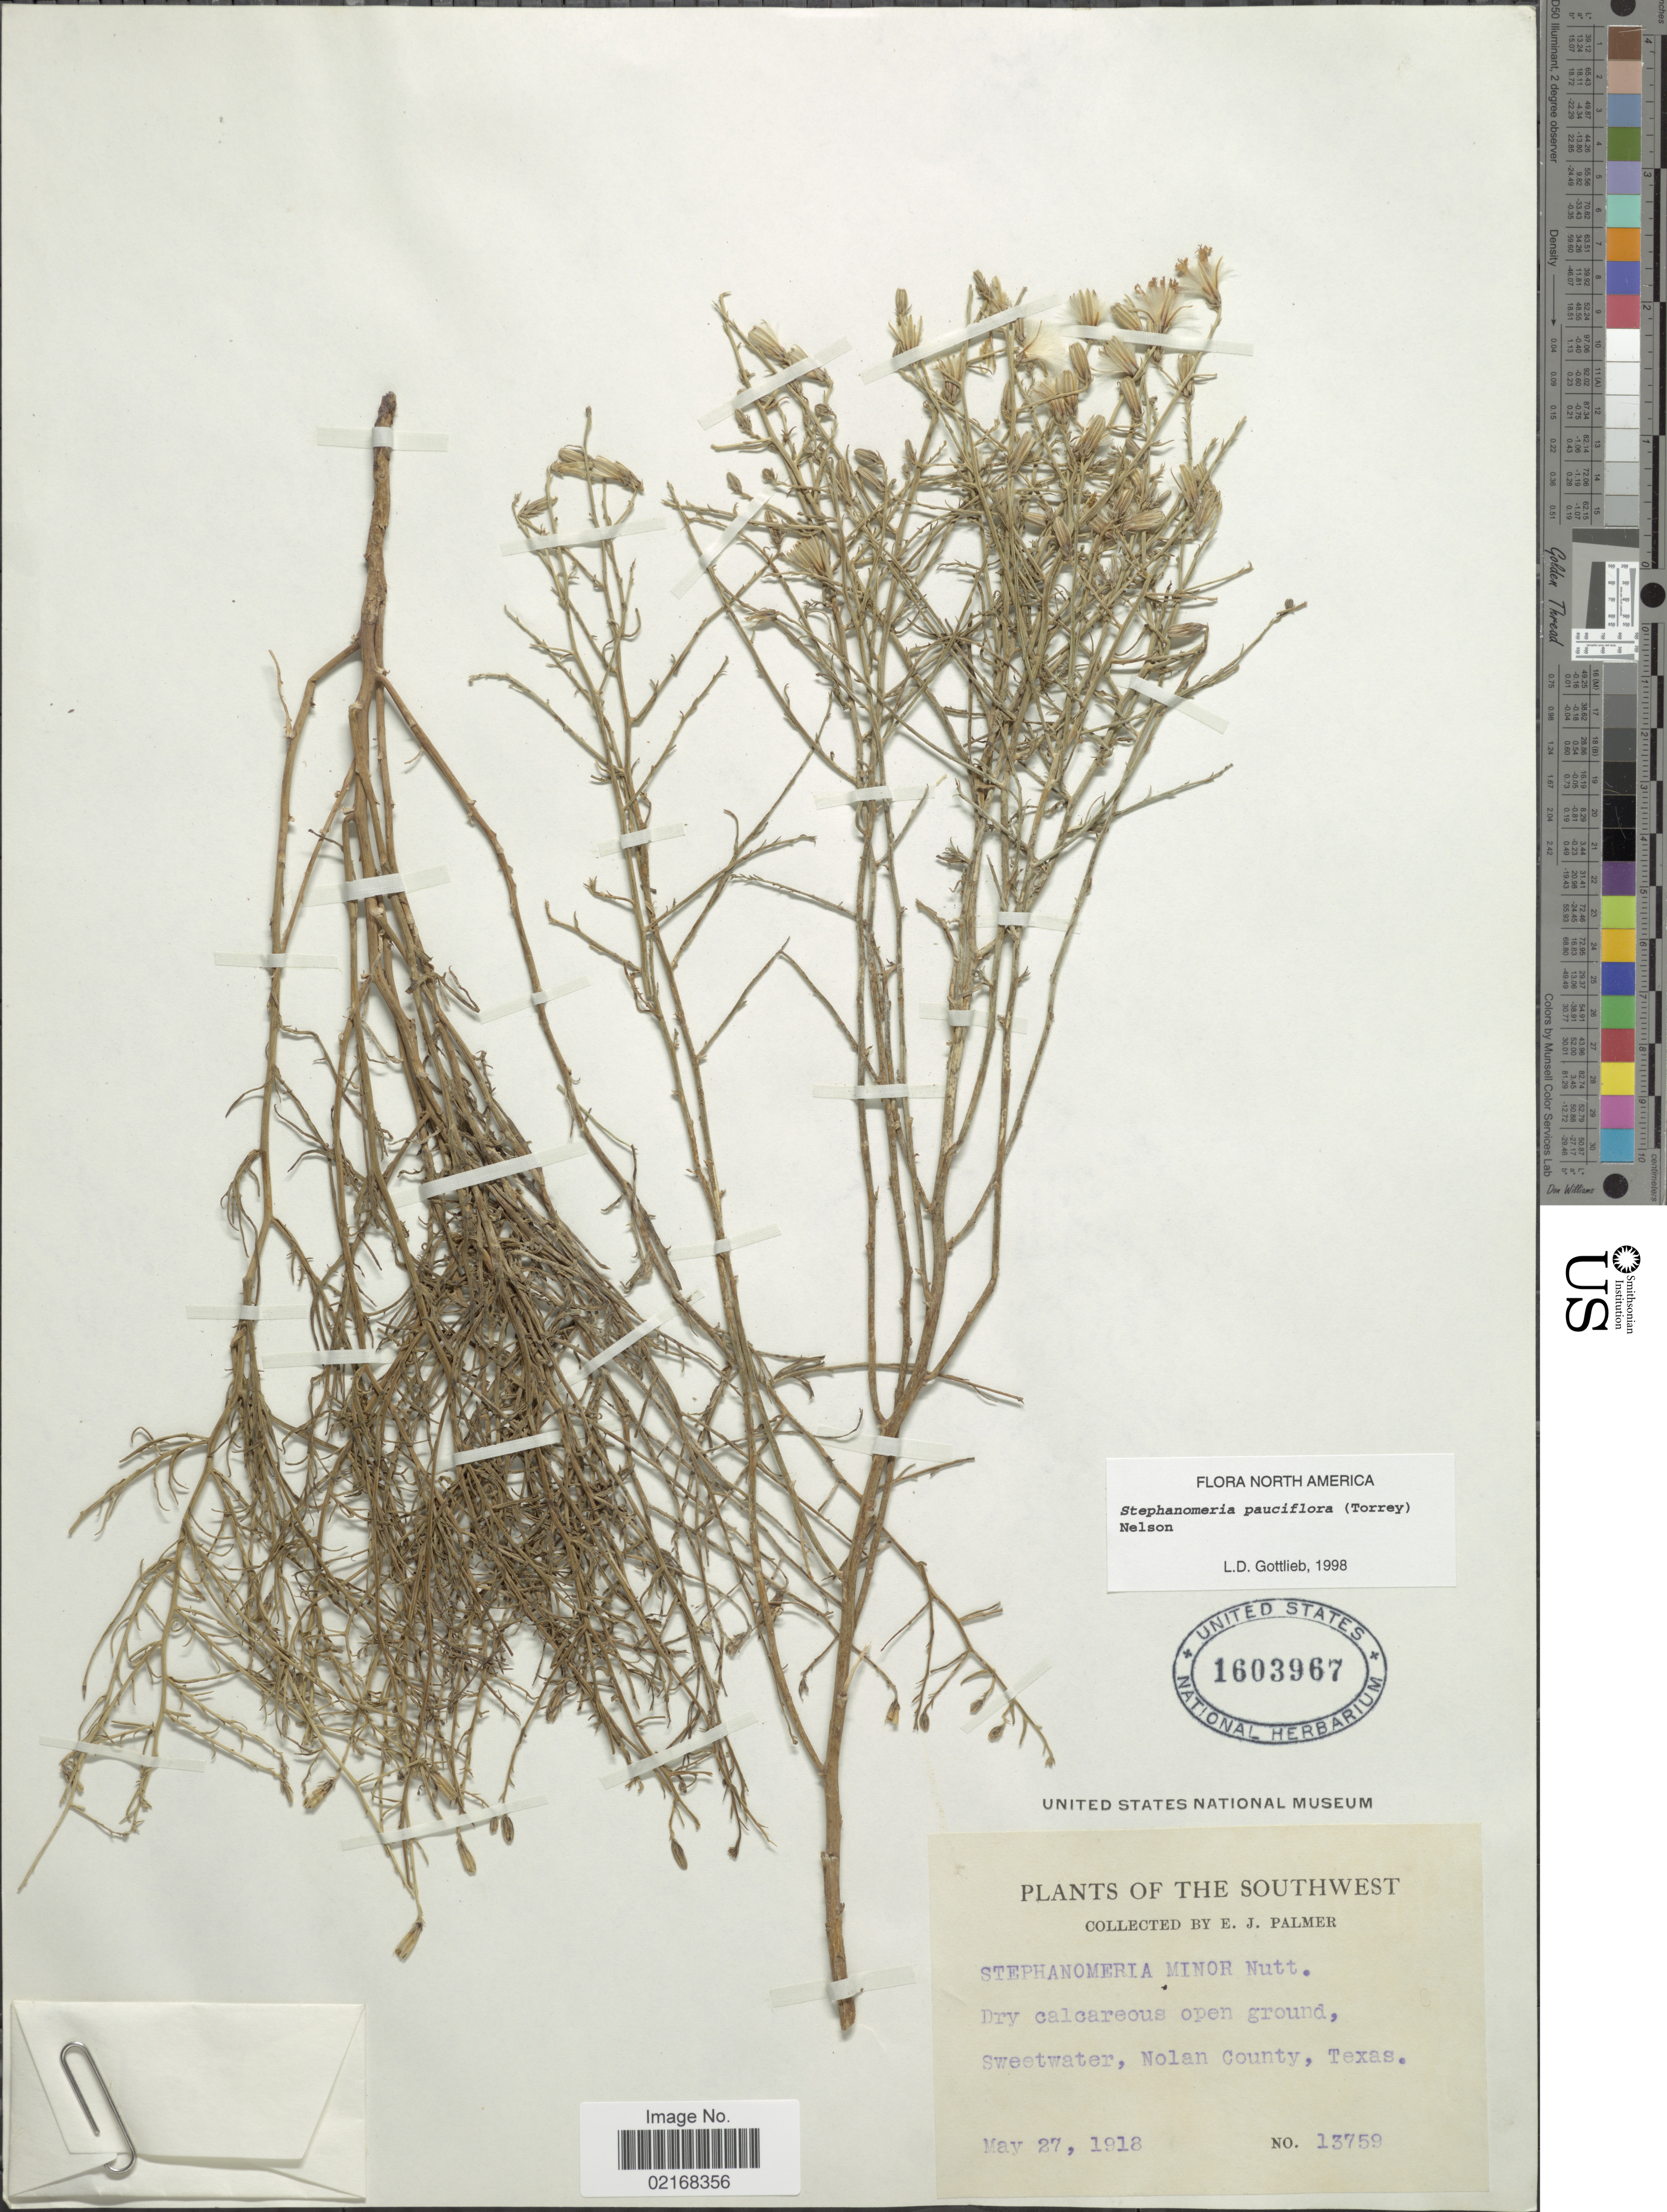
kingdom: Plantae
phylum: Tracheophyta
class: Magnoliopsida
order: Asterales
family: Asteraceae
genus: Stephanomeria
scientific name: Stephanomeria pauciflora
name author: (Torr.) A. Nelson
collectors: E. J. Palmer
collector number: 13759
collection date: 1918-05-27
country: United States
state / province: Texas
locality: Southwest. Sweetwater, Nolan County, Texas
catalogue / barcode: US 1603967